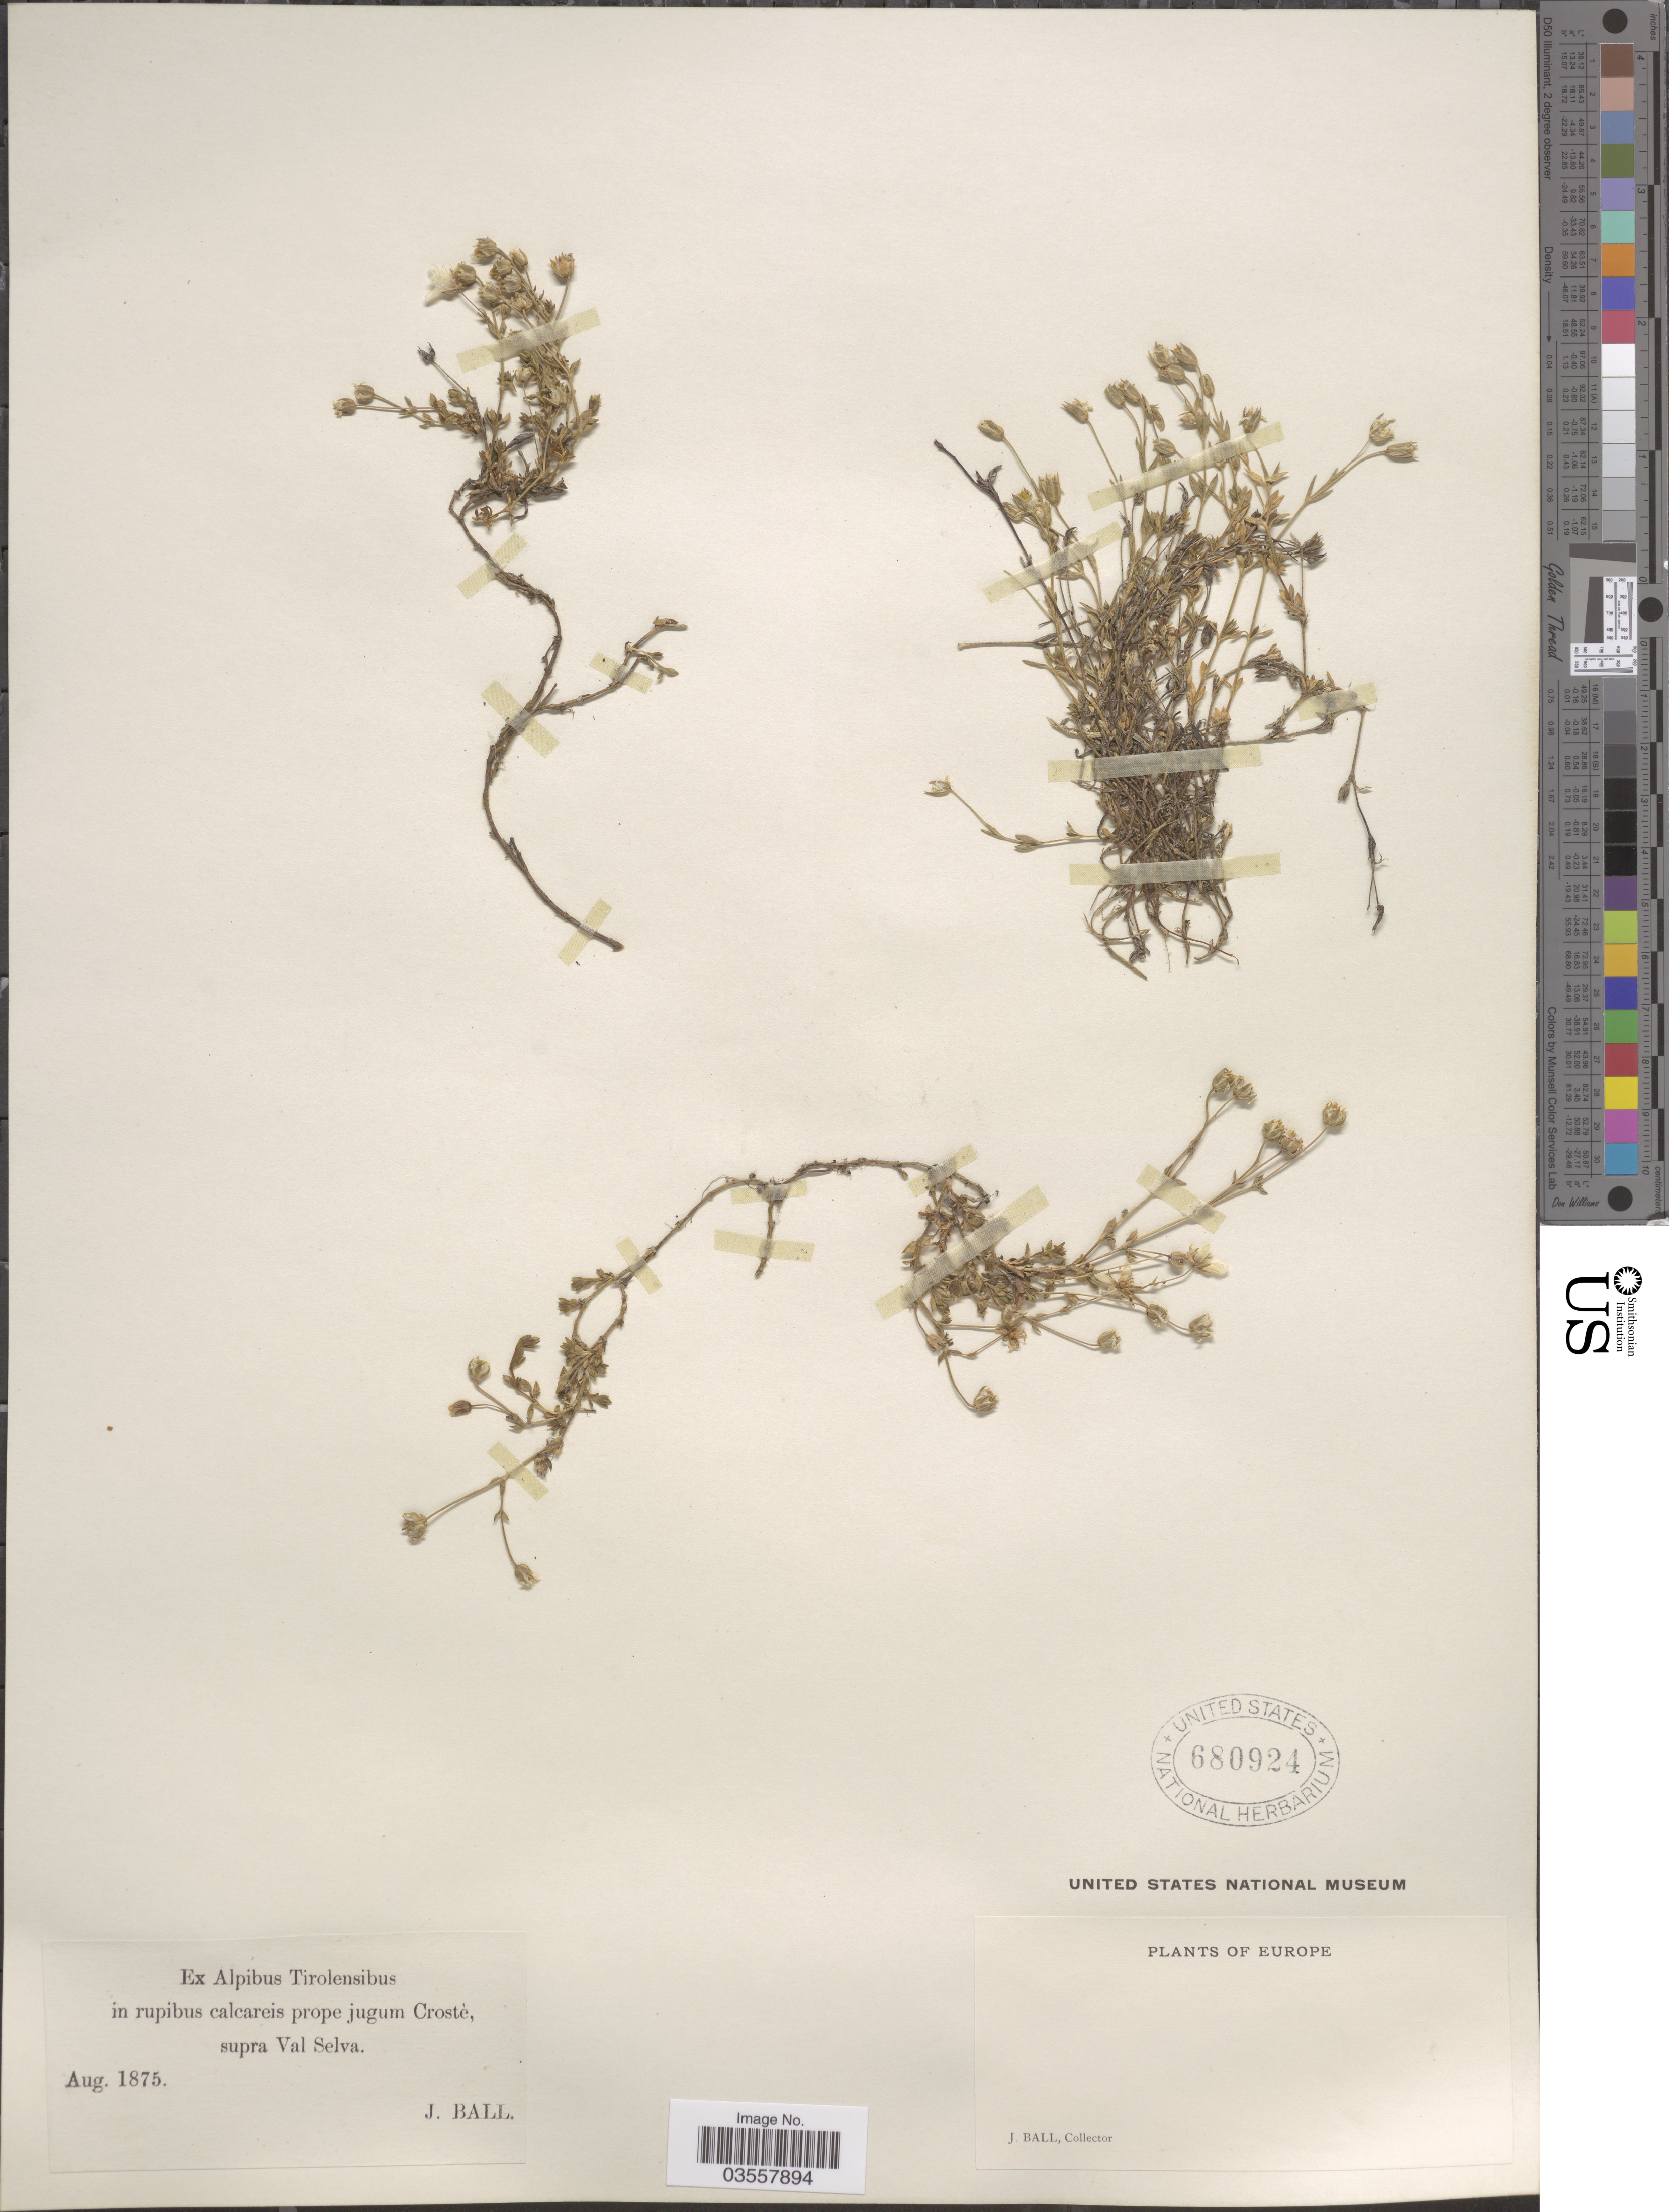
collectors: J. Ball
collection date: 1875-08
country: Italy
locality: Ex Alpibus Tirolensibus in rupibus calcareis prope jugum Crostè, supra Val Selva. Europe.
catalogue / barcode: US 680924